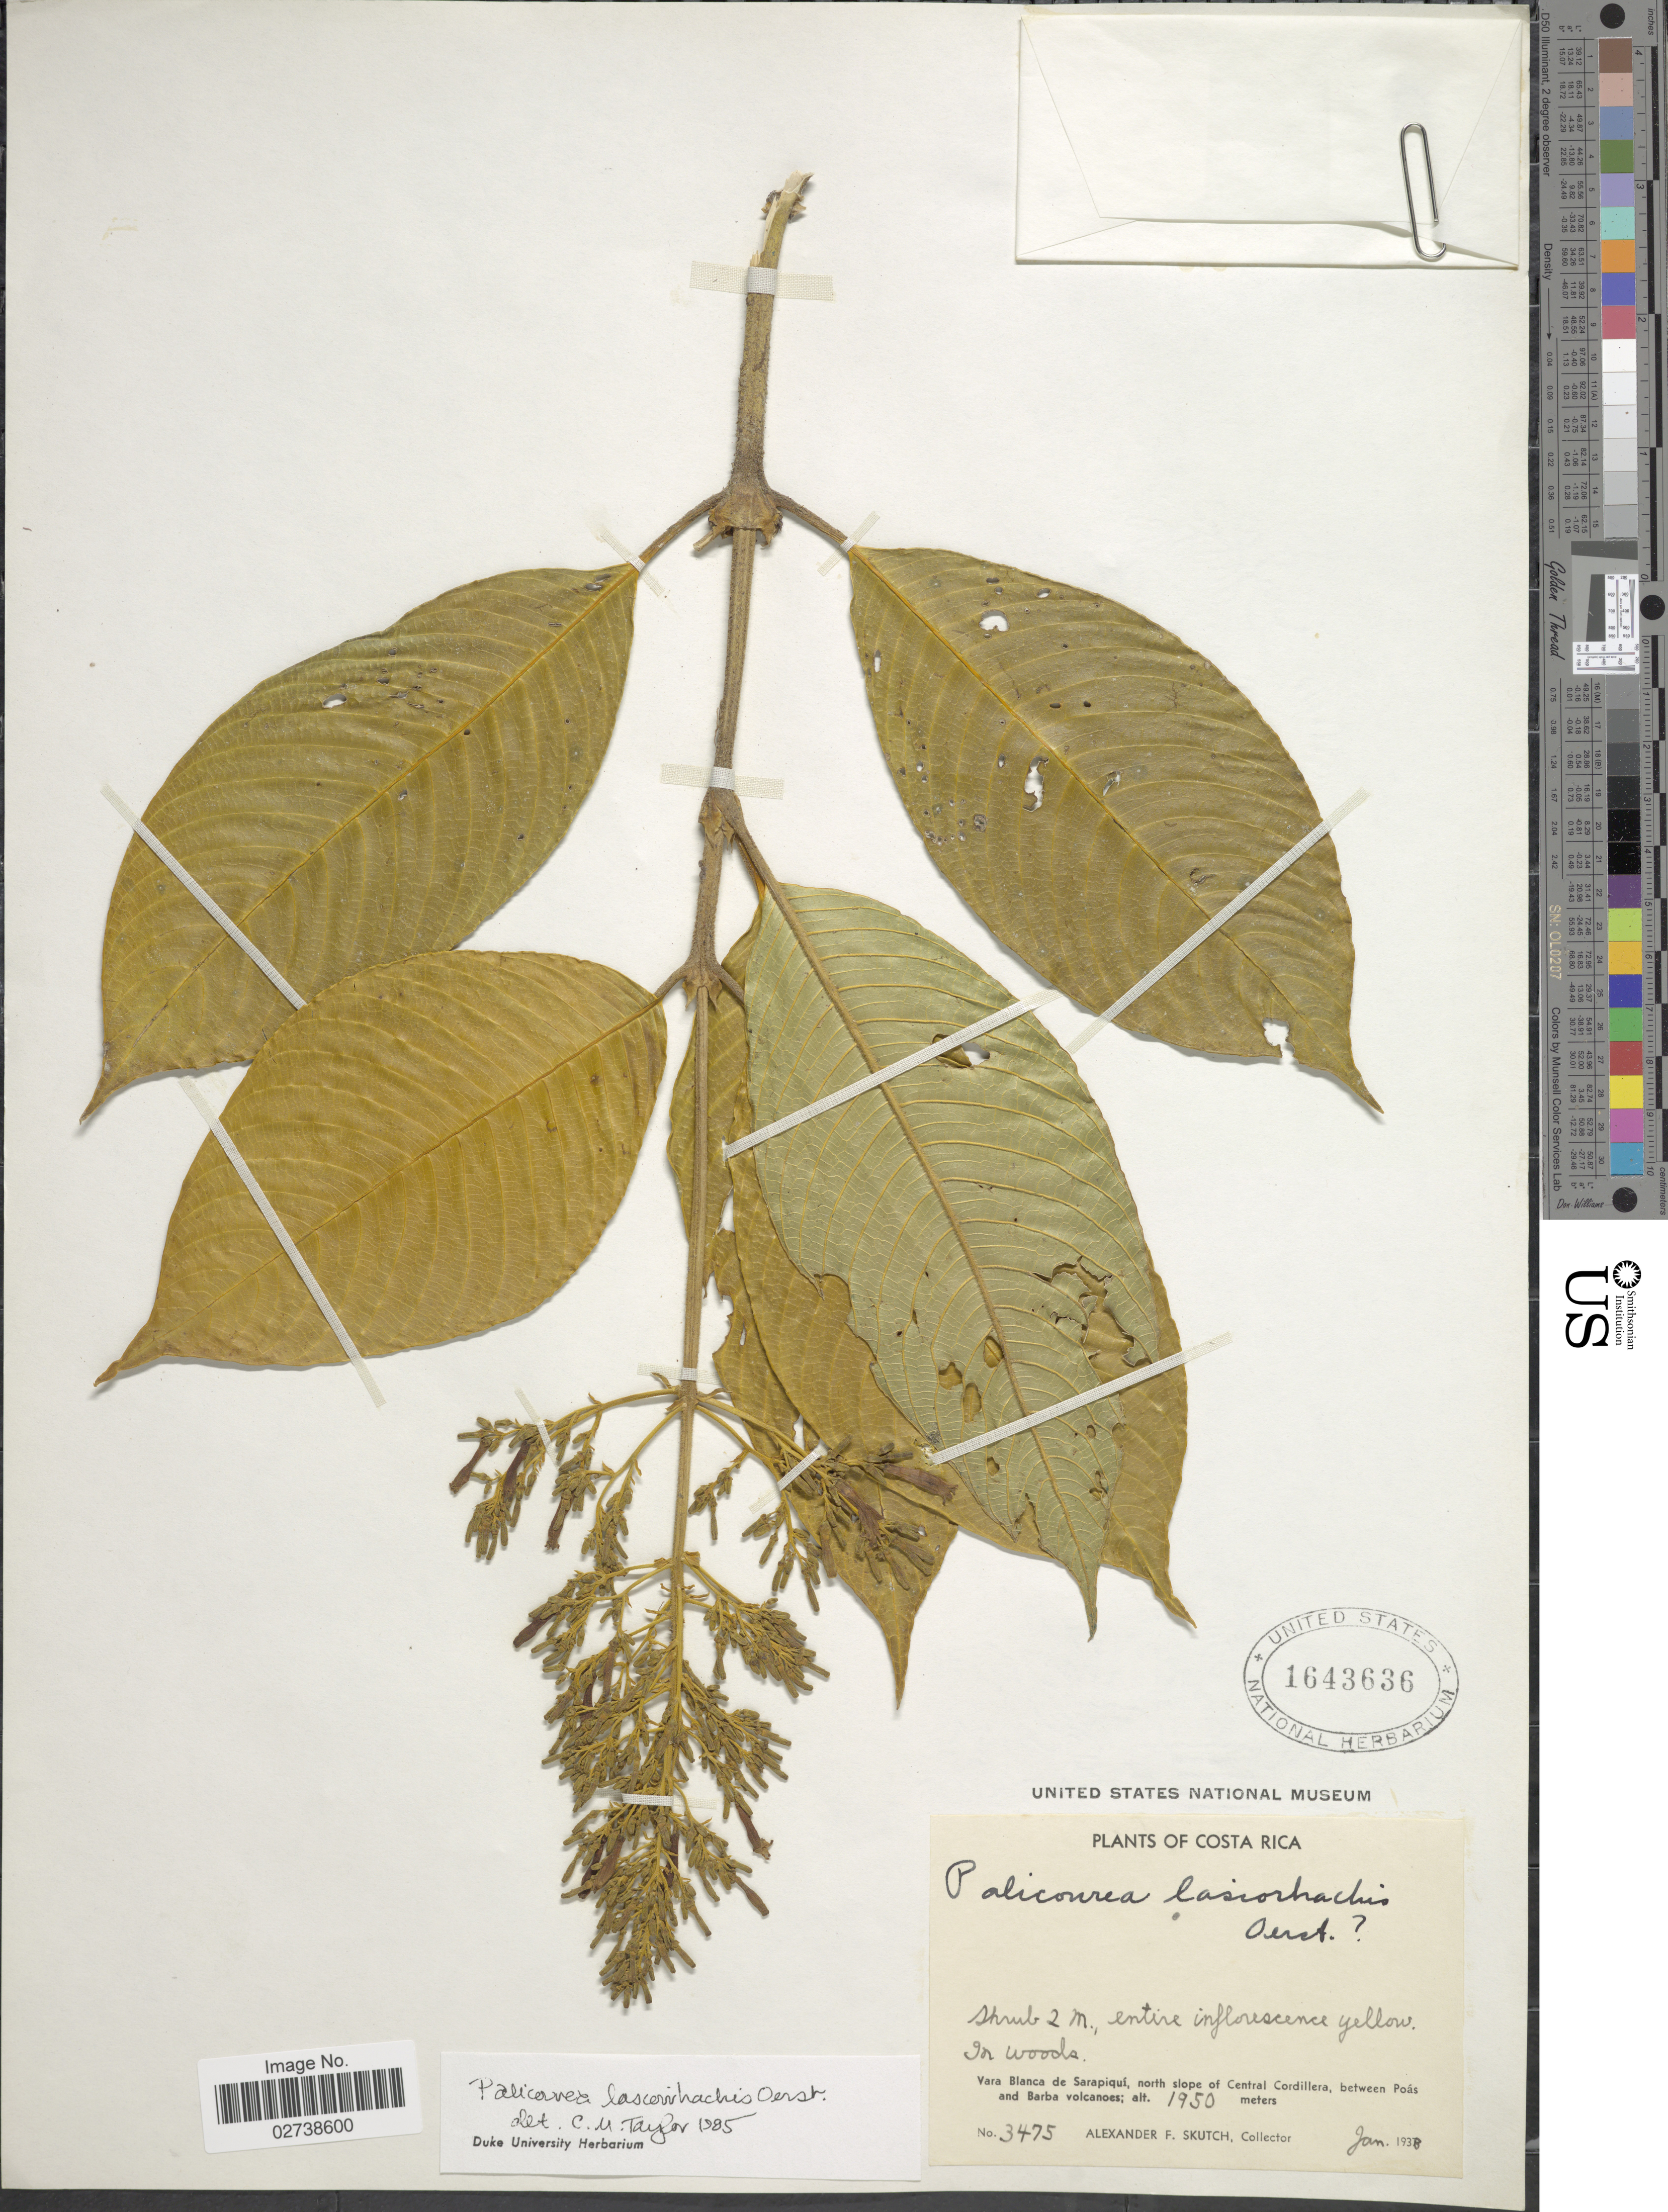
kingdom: Plantae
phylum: Tracheophyta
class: Magnoliopsida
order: Gentianales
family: Rubiaceae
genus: Palicourea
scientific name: Palicourea lasiorrhachis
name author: Oerst.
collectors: A. F. Skutch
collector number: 3475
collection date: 1938-01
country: Costa Rica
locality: In woods; Vara Blanca de Sarapiquí, north slope of Central Cordillera, between Poás and Barba volcanoes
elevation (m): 1950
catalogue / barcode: US 1643636